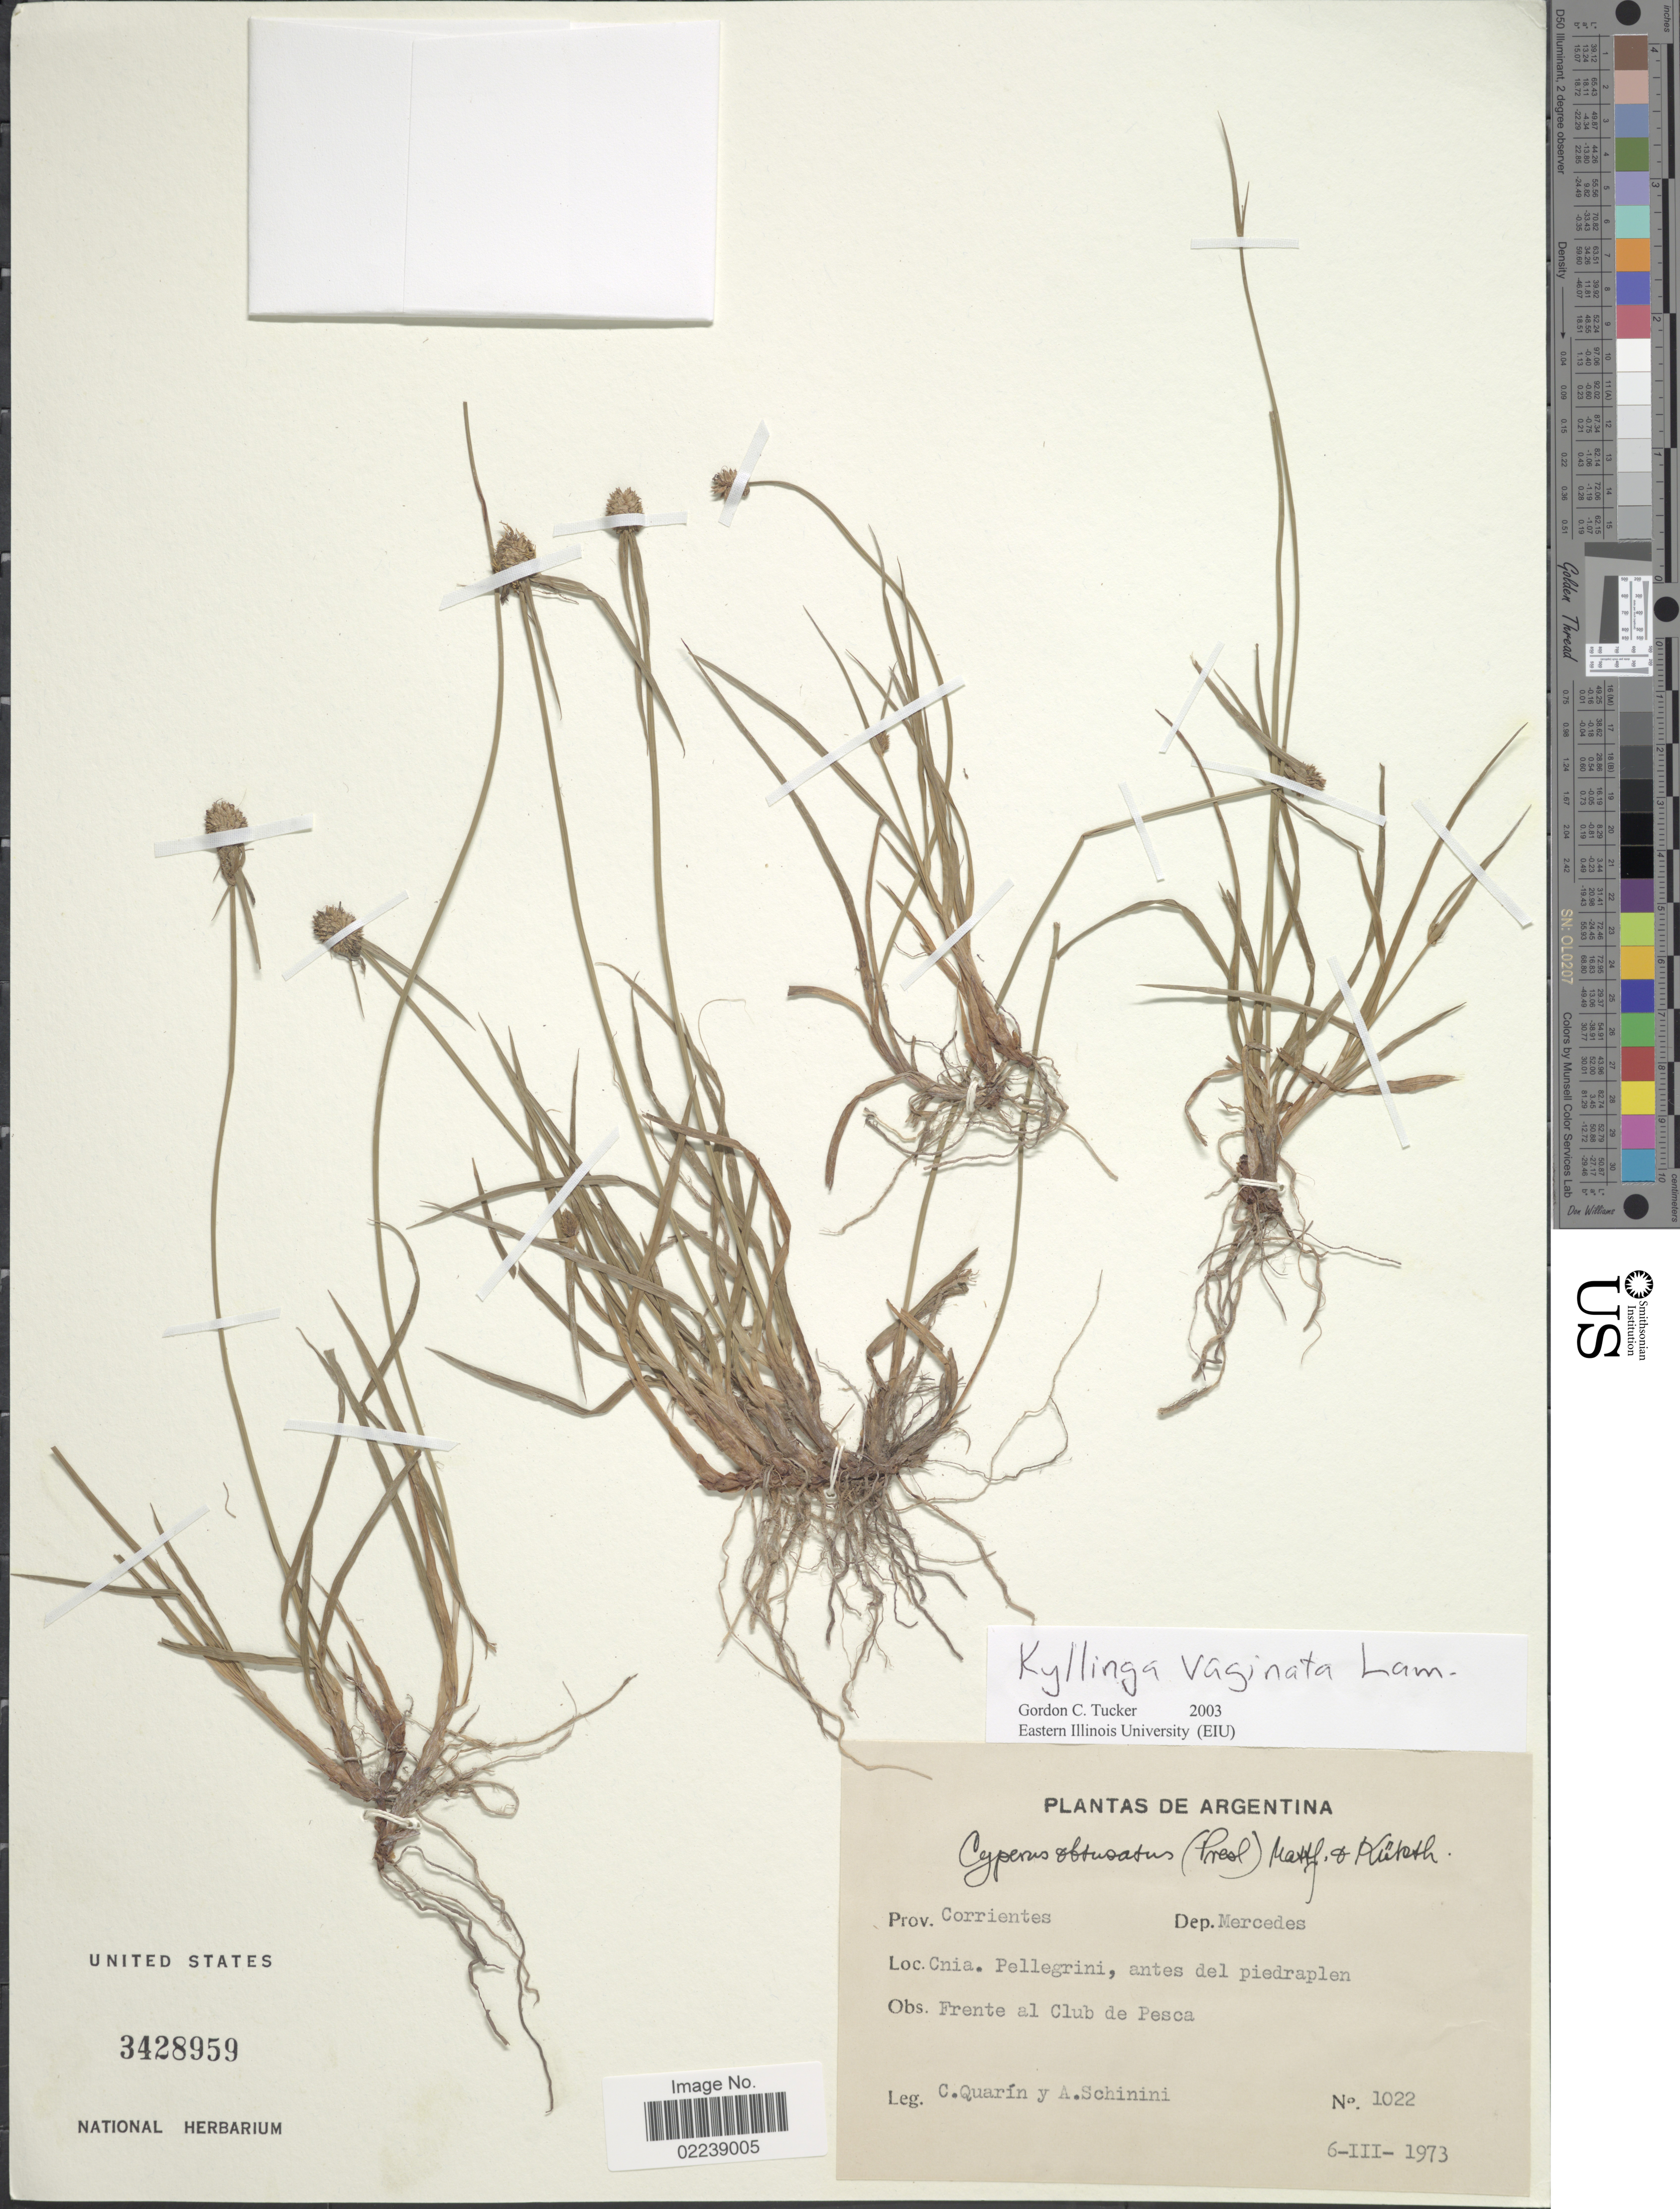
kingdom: Plantae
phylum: Tracheophyta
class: Liliopsida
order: Poales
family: Cyperaceae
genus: Cyperus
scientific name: Cyperus obtusatus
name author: (J. Presl & C. Presl) Mattf. & Kük.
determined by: Strong, M. T., (US), Smithsonian Institution - National Museum of Natural History (UNITED STATES)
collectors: C. Quarín & A. Schinini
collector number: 1022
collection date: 1973-03-06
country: Argentina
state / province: Corrientes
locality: Dep. Mercedes, Cnia. Pellegrini, antes del piedraplen, Frente al Club de Pesca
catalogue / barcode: US 3428959